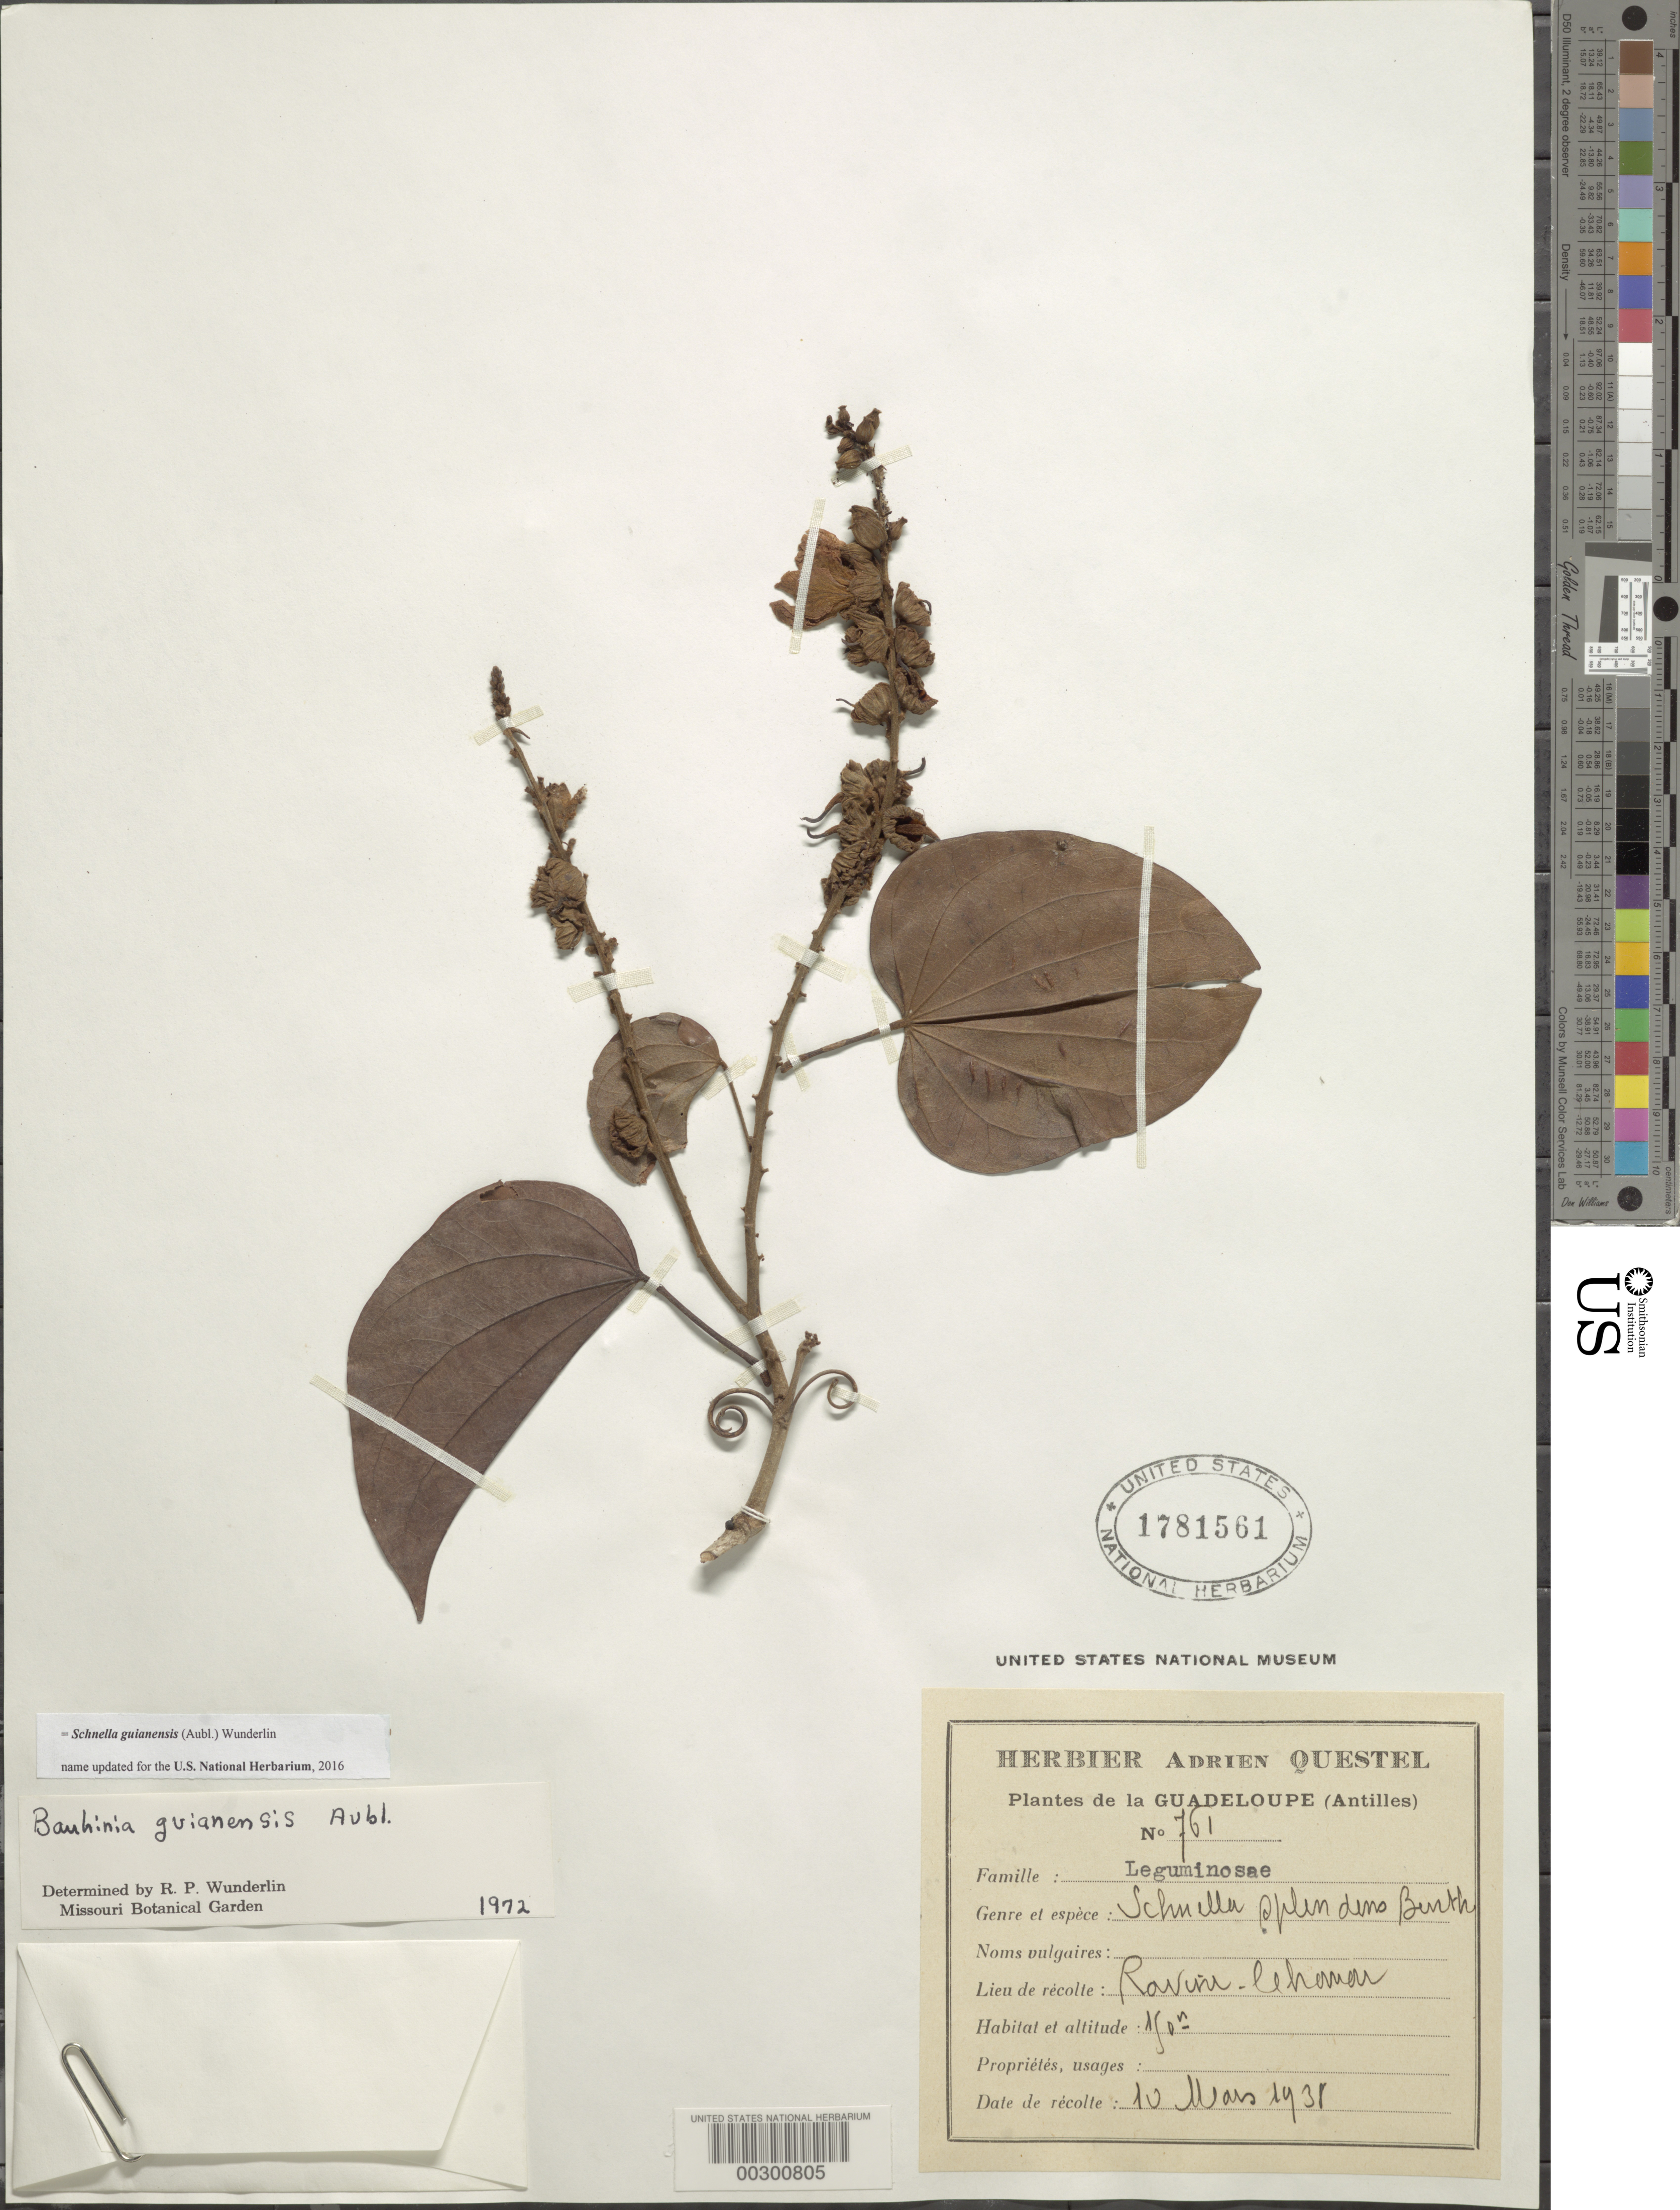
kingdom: Plantae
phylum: Tracheophyta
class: Magnoliopsida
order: Fabales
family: Fabaceae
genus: Schnella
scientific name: Schnella guianensis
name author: (Aubl.) Wunderlin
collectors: A. Questel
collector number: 761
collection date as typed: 10 Mar 1938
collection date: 1938-03-10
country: Guadeloupe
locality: Ravine chande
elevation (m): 150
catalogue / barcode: US 1781561